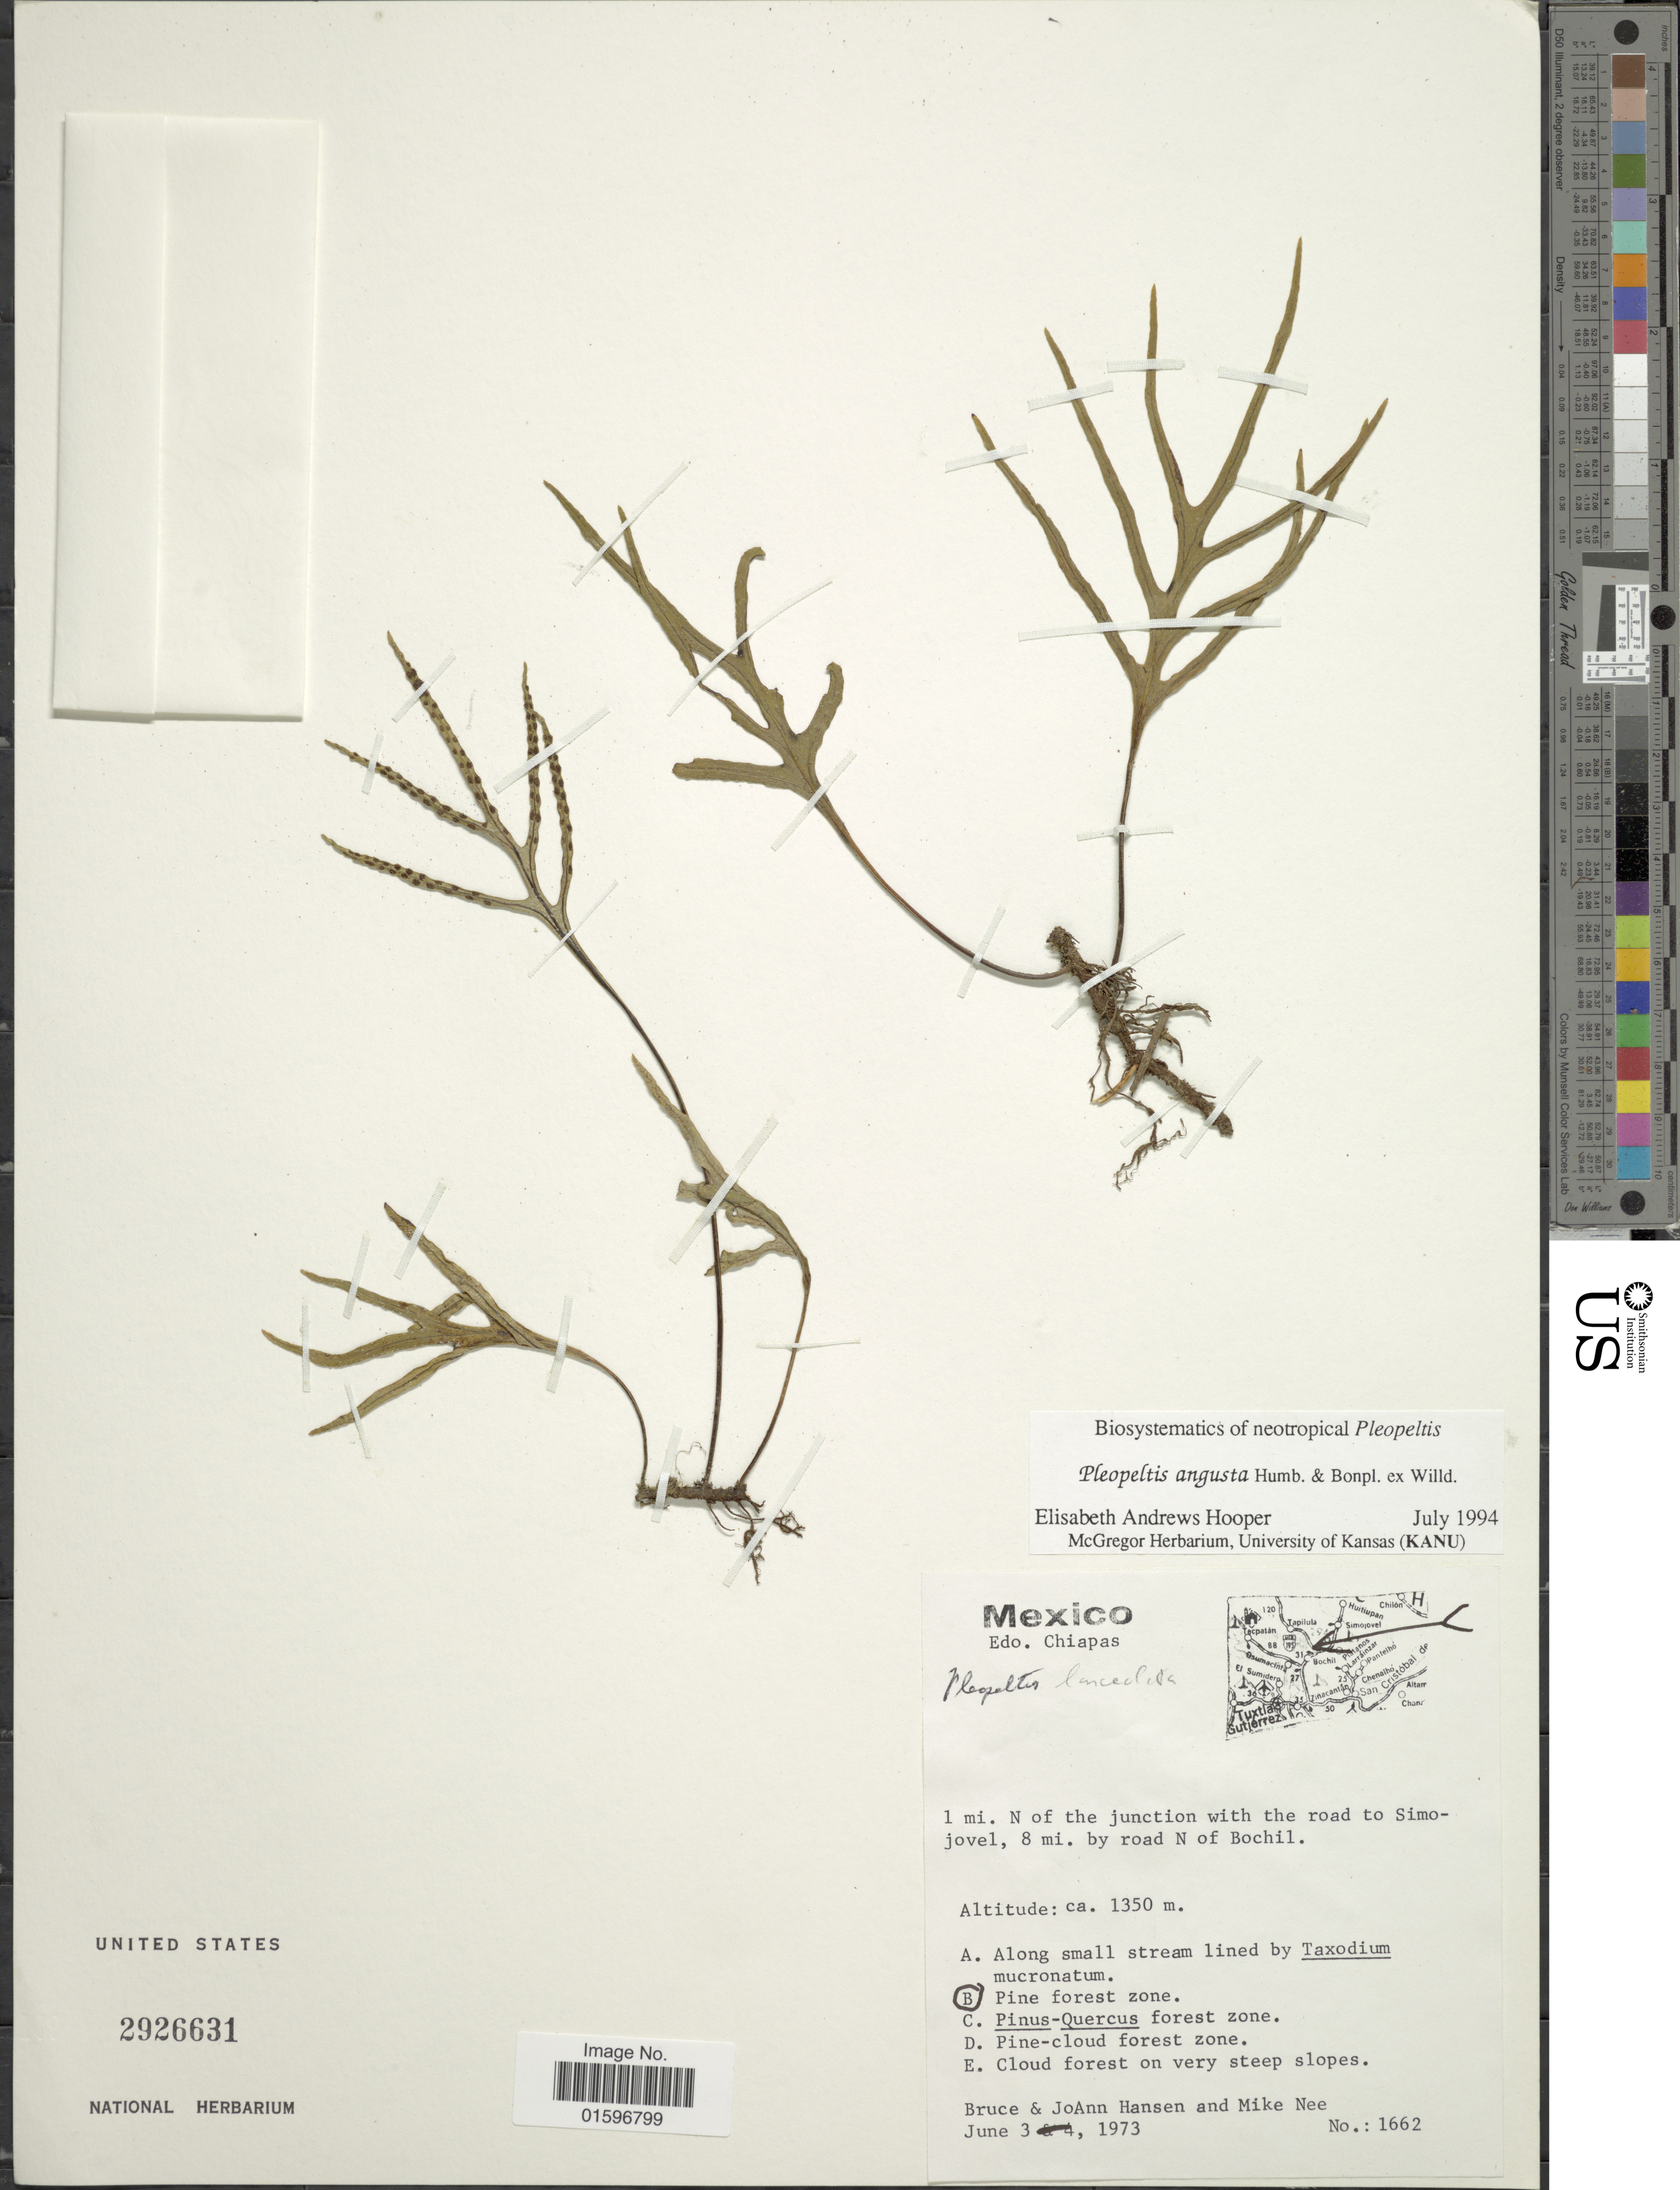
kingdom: Plantae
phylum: Tracheophyta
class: Polypodiopsida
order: Polypodiales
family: Polypodiaceae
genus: Pleopeltis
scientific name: Pleopeltis angusta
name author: Humb. & Bonap. ex Willd.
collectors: B. Hansen, J. Hansen & M. Nee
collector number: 1662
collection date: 1973-06-03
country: Mexico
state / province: Chiapas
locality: Edo. Chiapas. 1 mi. N of the junction with the road to Simojovel, 8 mi. by road N of Bochil.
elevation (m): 1350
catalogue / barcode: US 2926631